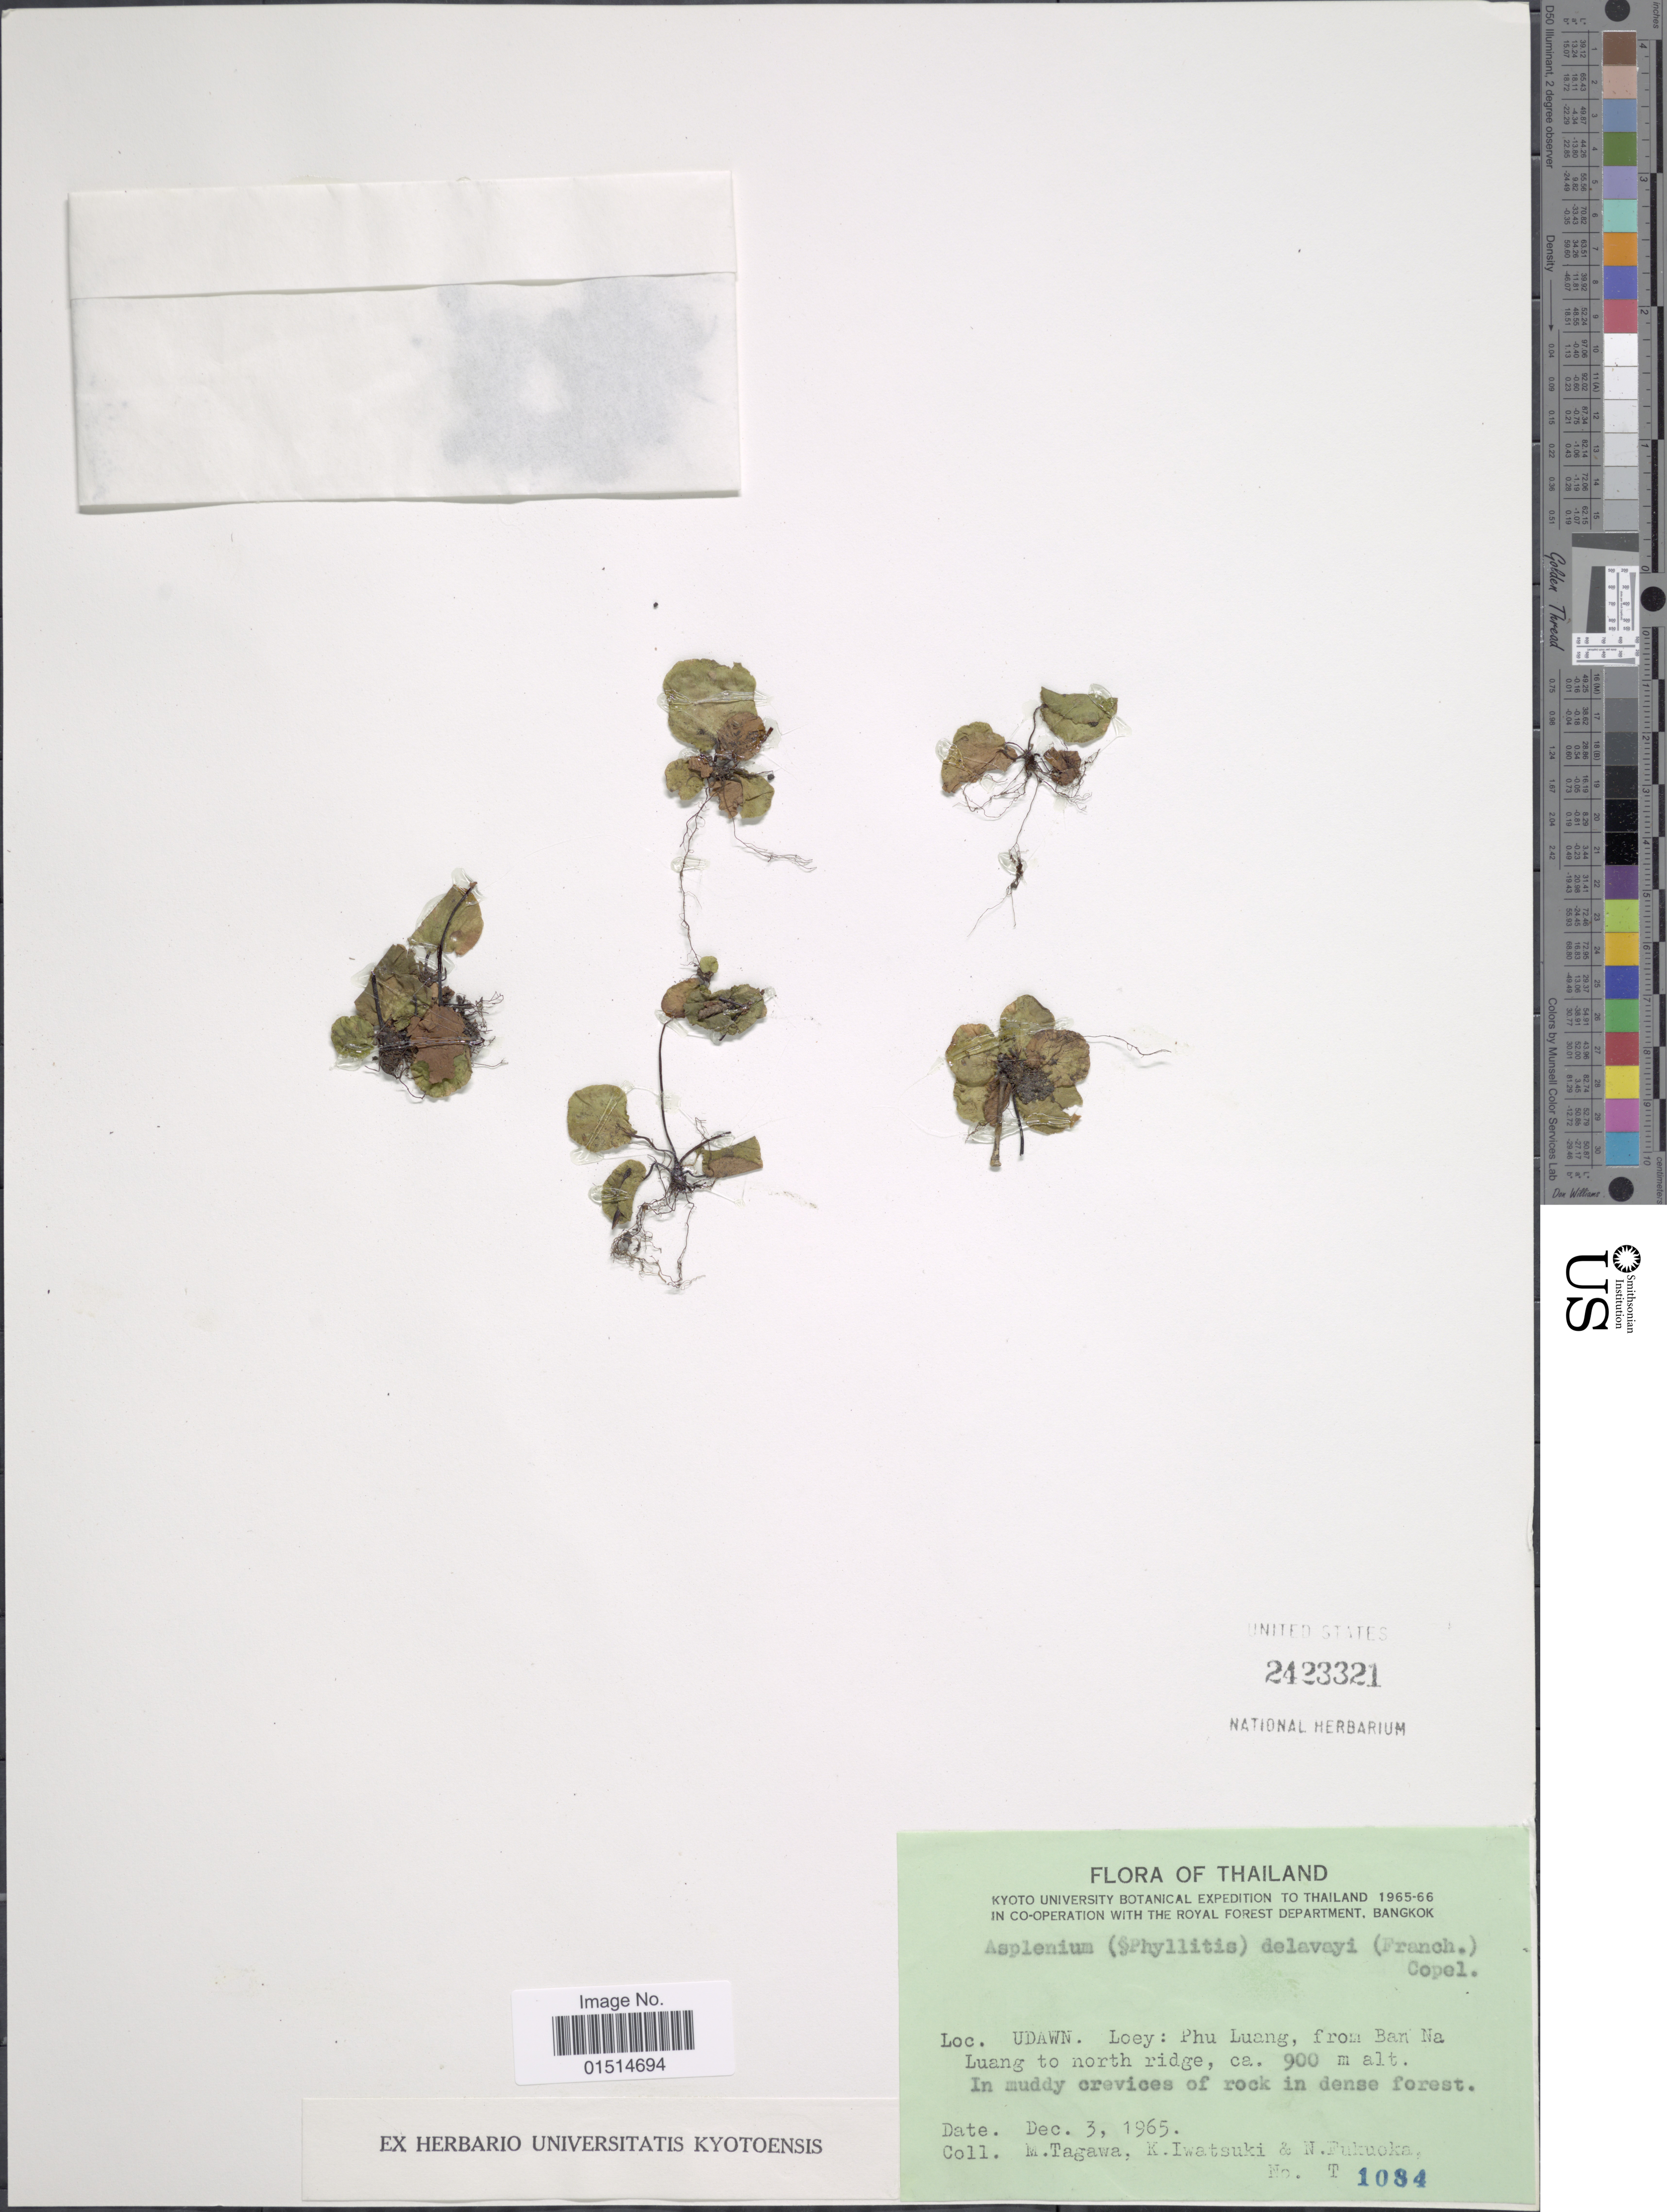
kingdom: Plantae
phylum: Tracheophyta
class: Polypodiopsida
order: Polypodiales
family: Aspleniaceae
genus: Asplenium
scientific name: Asplenium delavayi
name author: (Franch.) Copel.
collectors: M. Tagawa, K. Iwatsuki & N. Fukuoka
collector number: T1084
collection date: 1965-12-03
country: Thailand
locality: Udawn. Loey: Phu Luang, from Ban Na Luang to north ridge, in muddy crevices of rock in dense forest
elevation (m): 900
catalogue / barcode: US 2423321